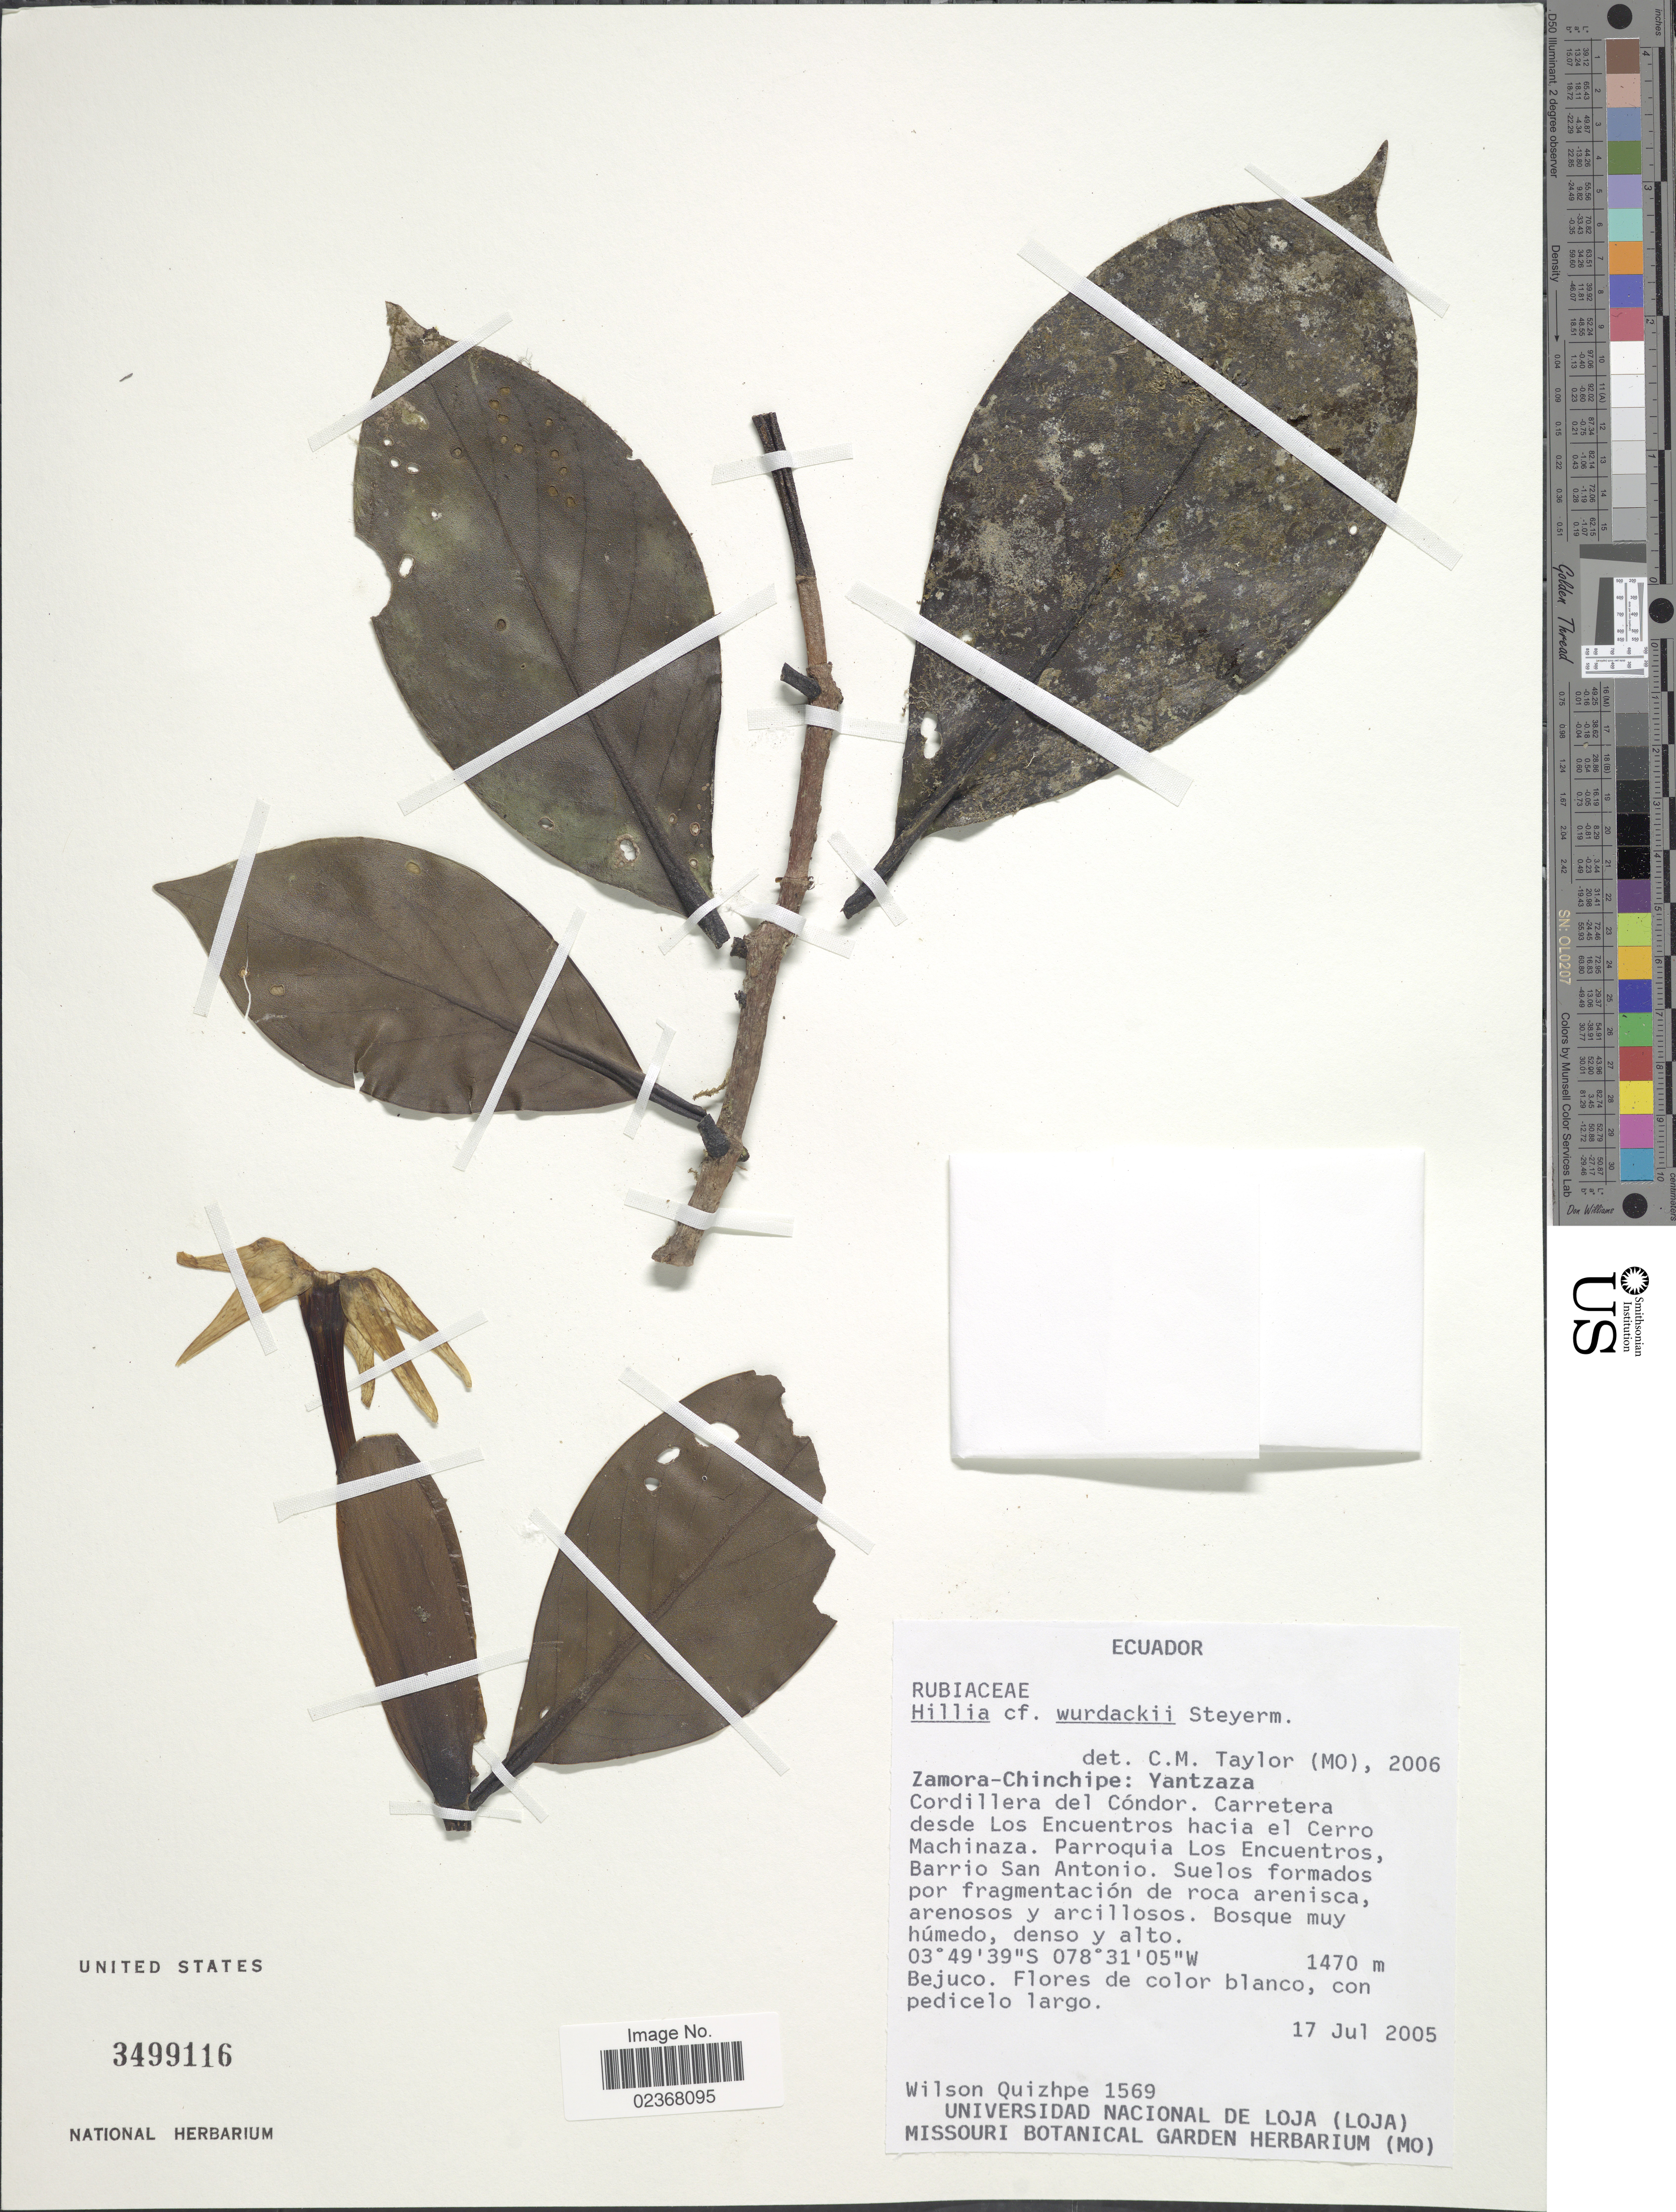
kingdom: Plantae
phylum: Tracheophyta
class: Magnoliopsida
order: Gentianales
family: Rubiaceae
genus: Hillia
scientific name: Hillia wurdackii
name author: Steyerm.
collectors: W. Quizhpe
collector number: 1569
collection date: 2005-07-17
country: Ecuador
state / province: Zamora-Chinchipe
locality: Zamora-Chinchipe: Yantzaza, Cordillera del Condor, Carretera desde Los Encuentros hacia el Cerro Machinaza, Parroquia Los Encuentros, Barrio San Antonio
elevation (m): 1470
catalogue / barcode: US 3499116